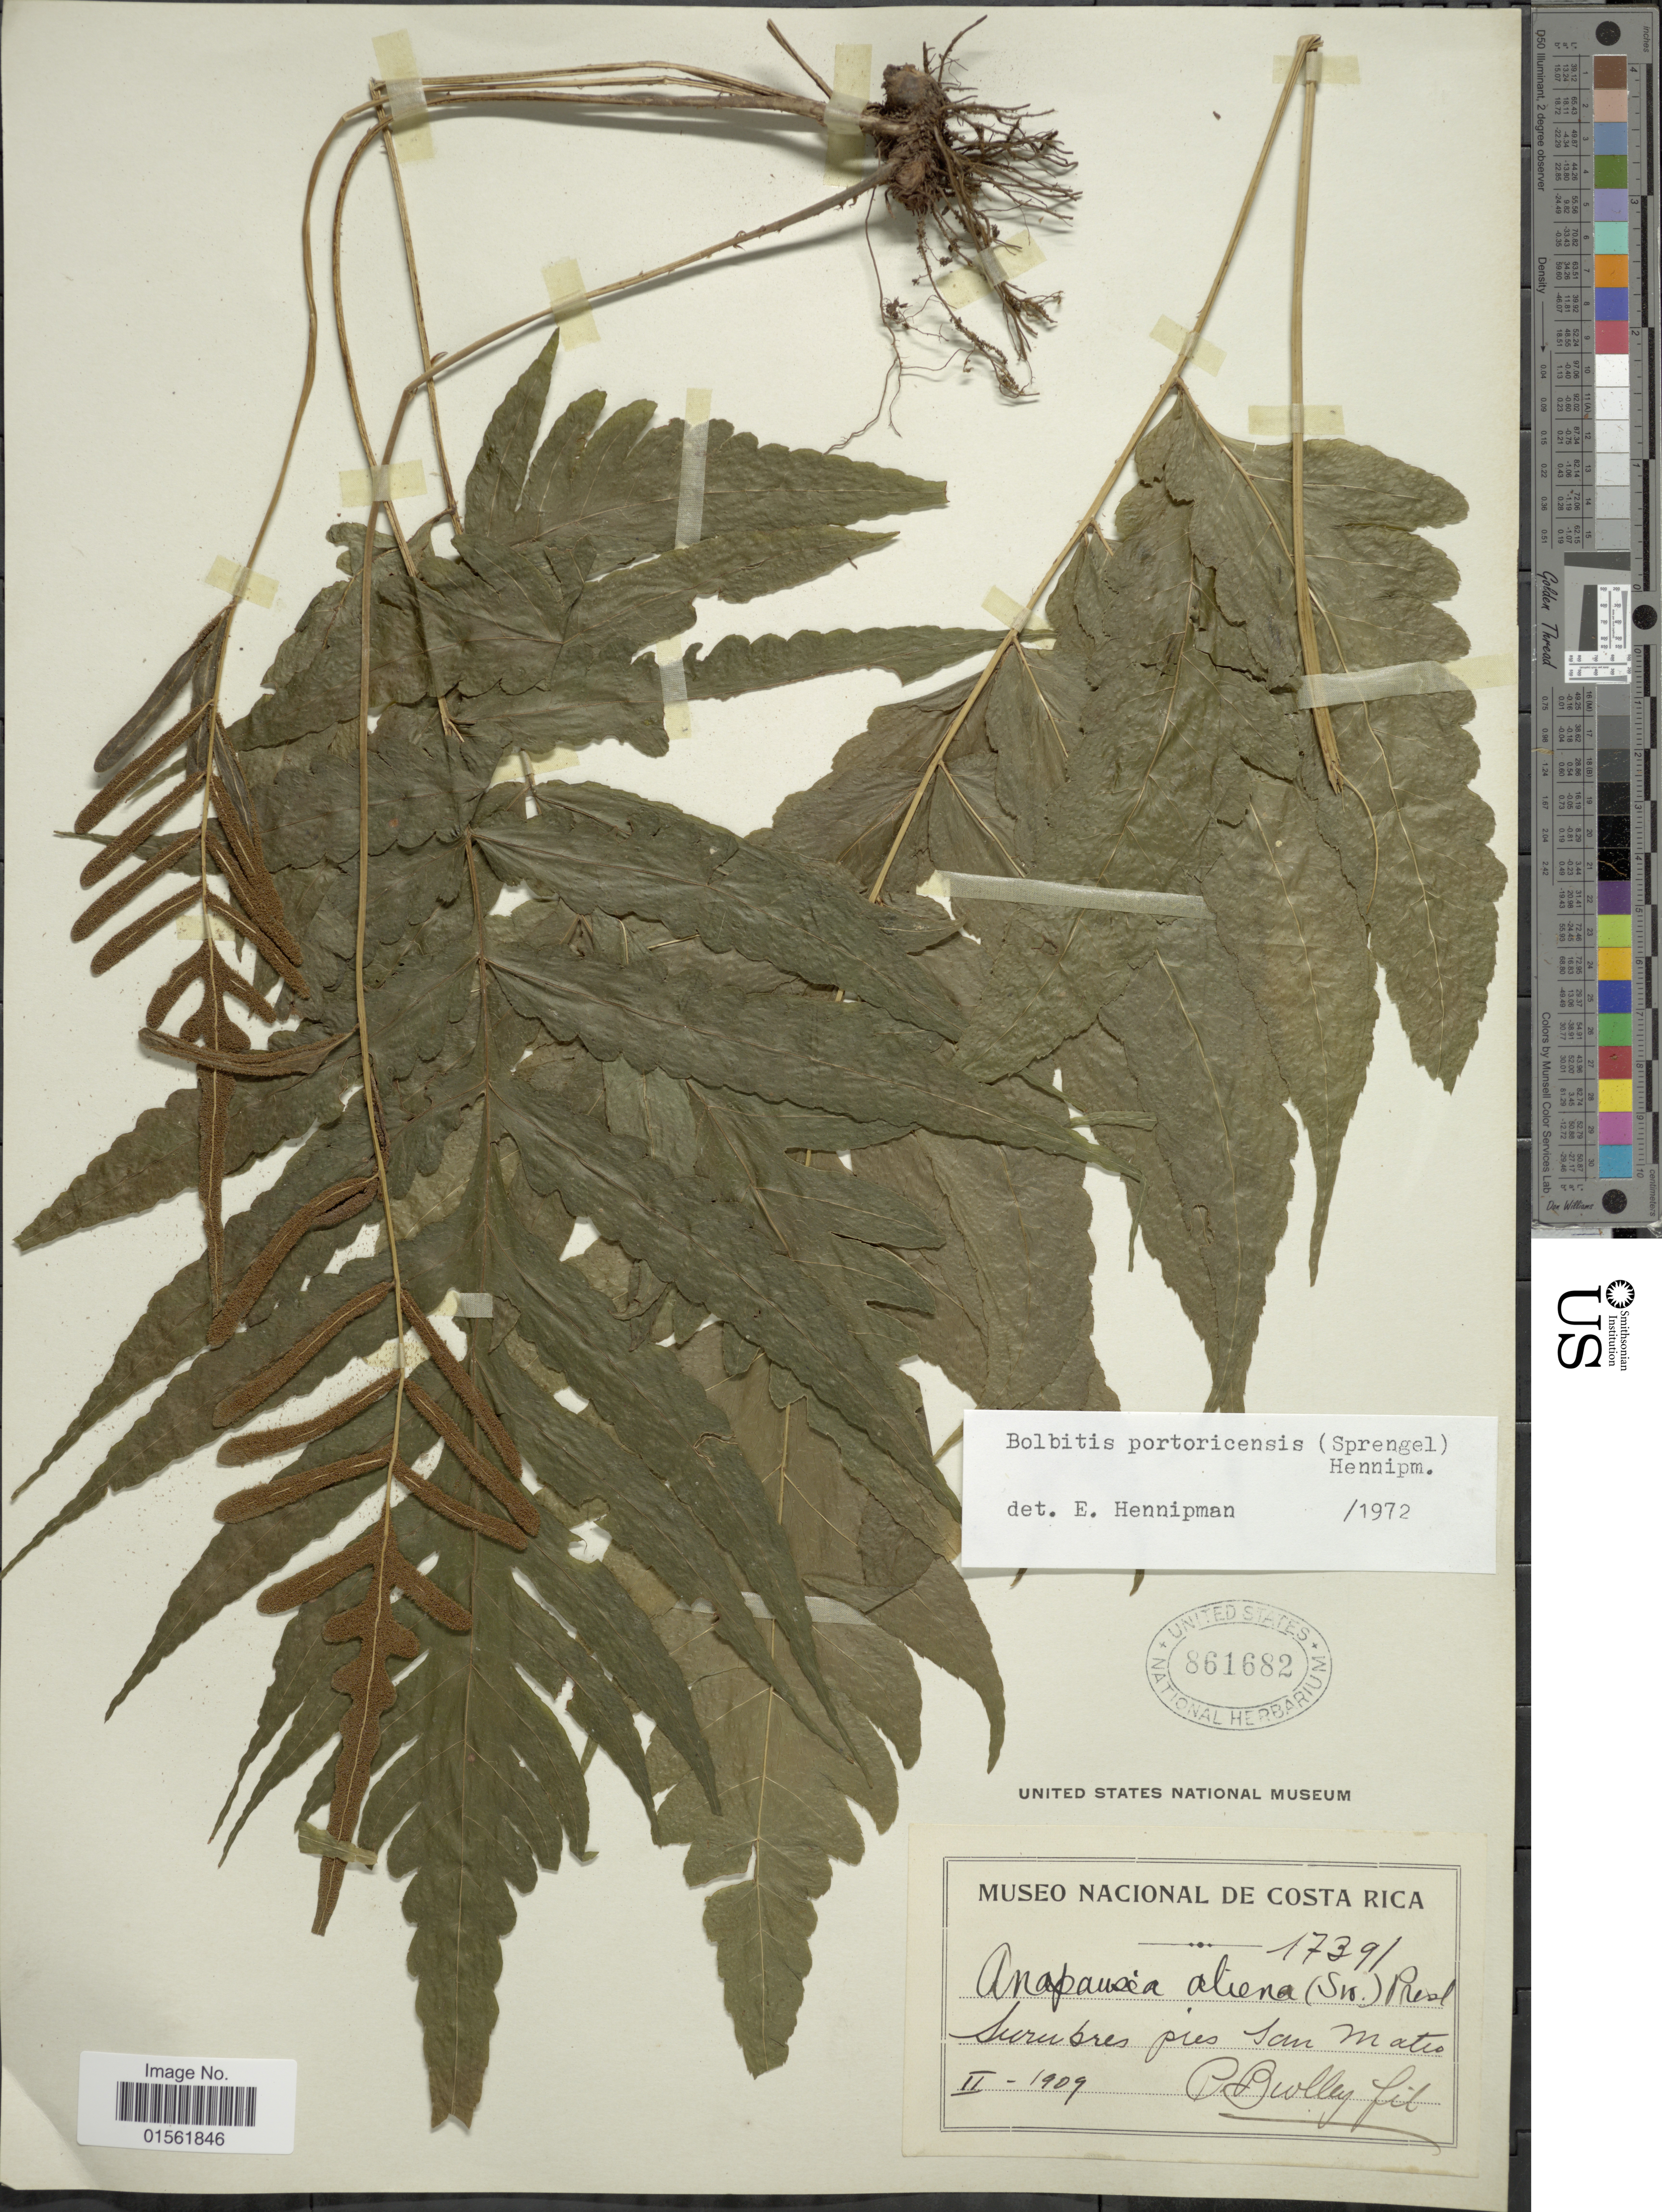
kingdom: Plantae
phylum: Tracheophyta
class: Polypodiopsida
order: Polypodiales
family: Dryopteridaceae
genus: Bolbitis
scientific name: Bolbitis portoricensis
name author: (Spreng.) Hennipman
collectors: P. Biolley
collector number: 17391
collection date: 1909-02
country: Costa Rica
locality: Surubres près San Mateo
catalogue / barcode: US 861682